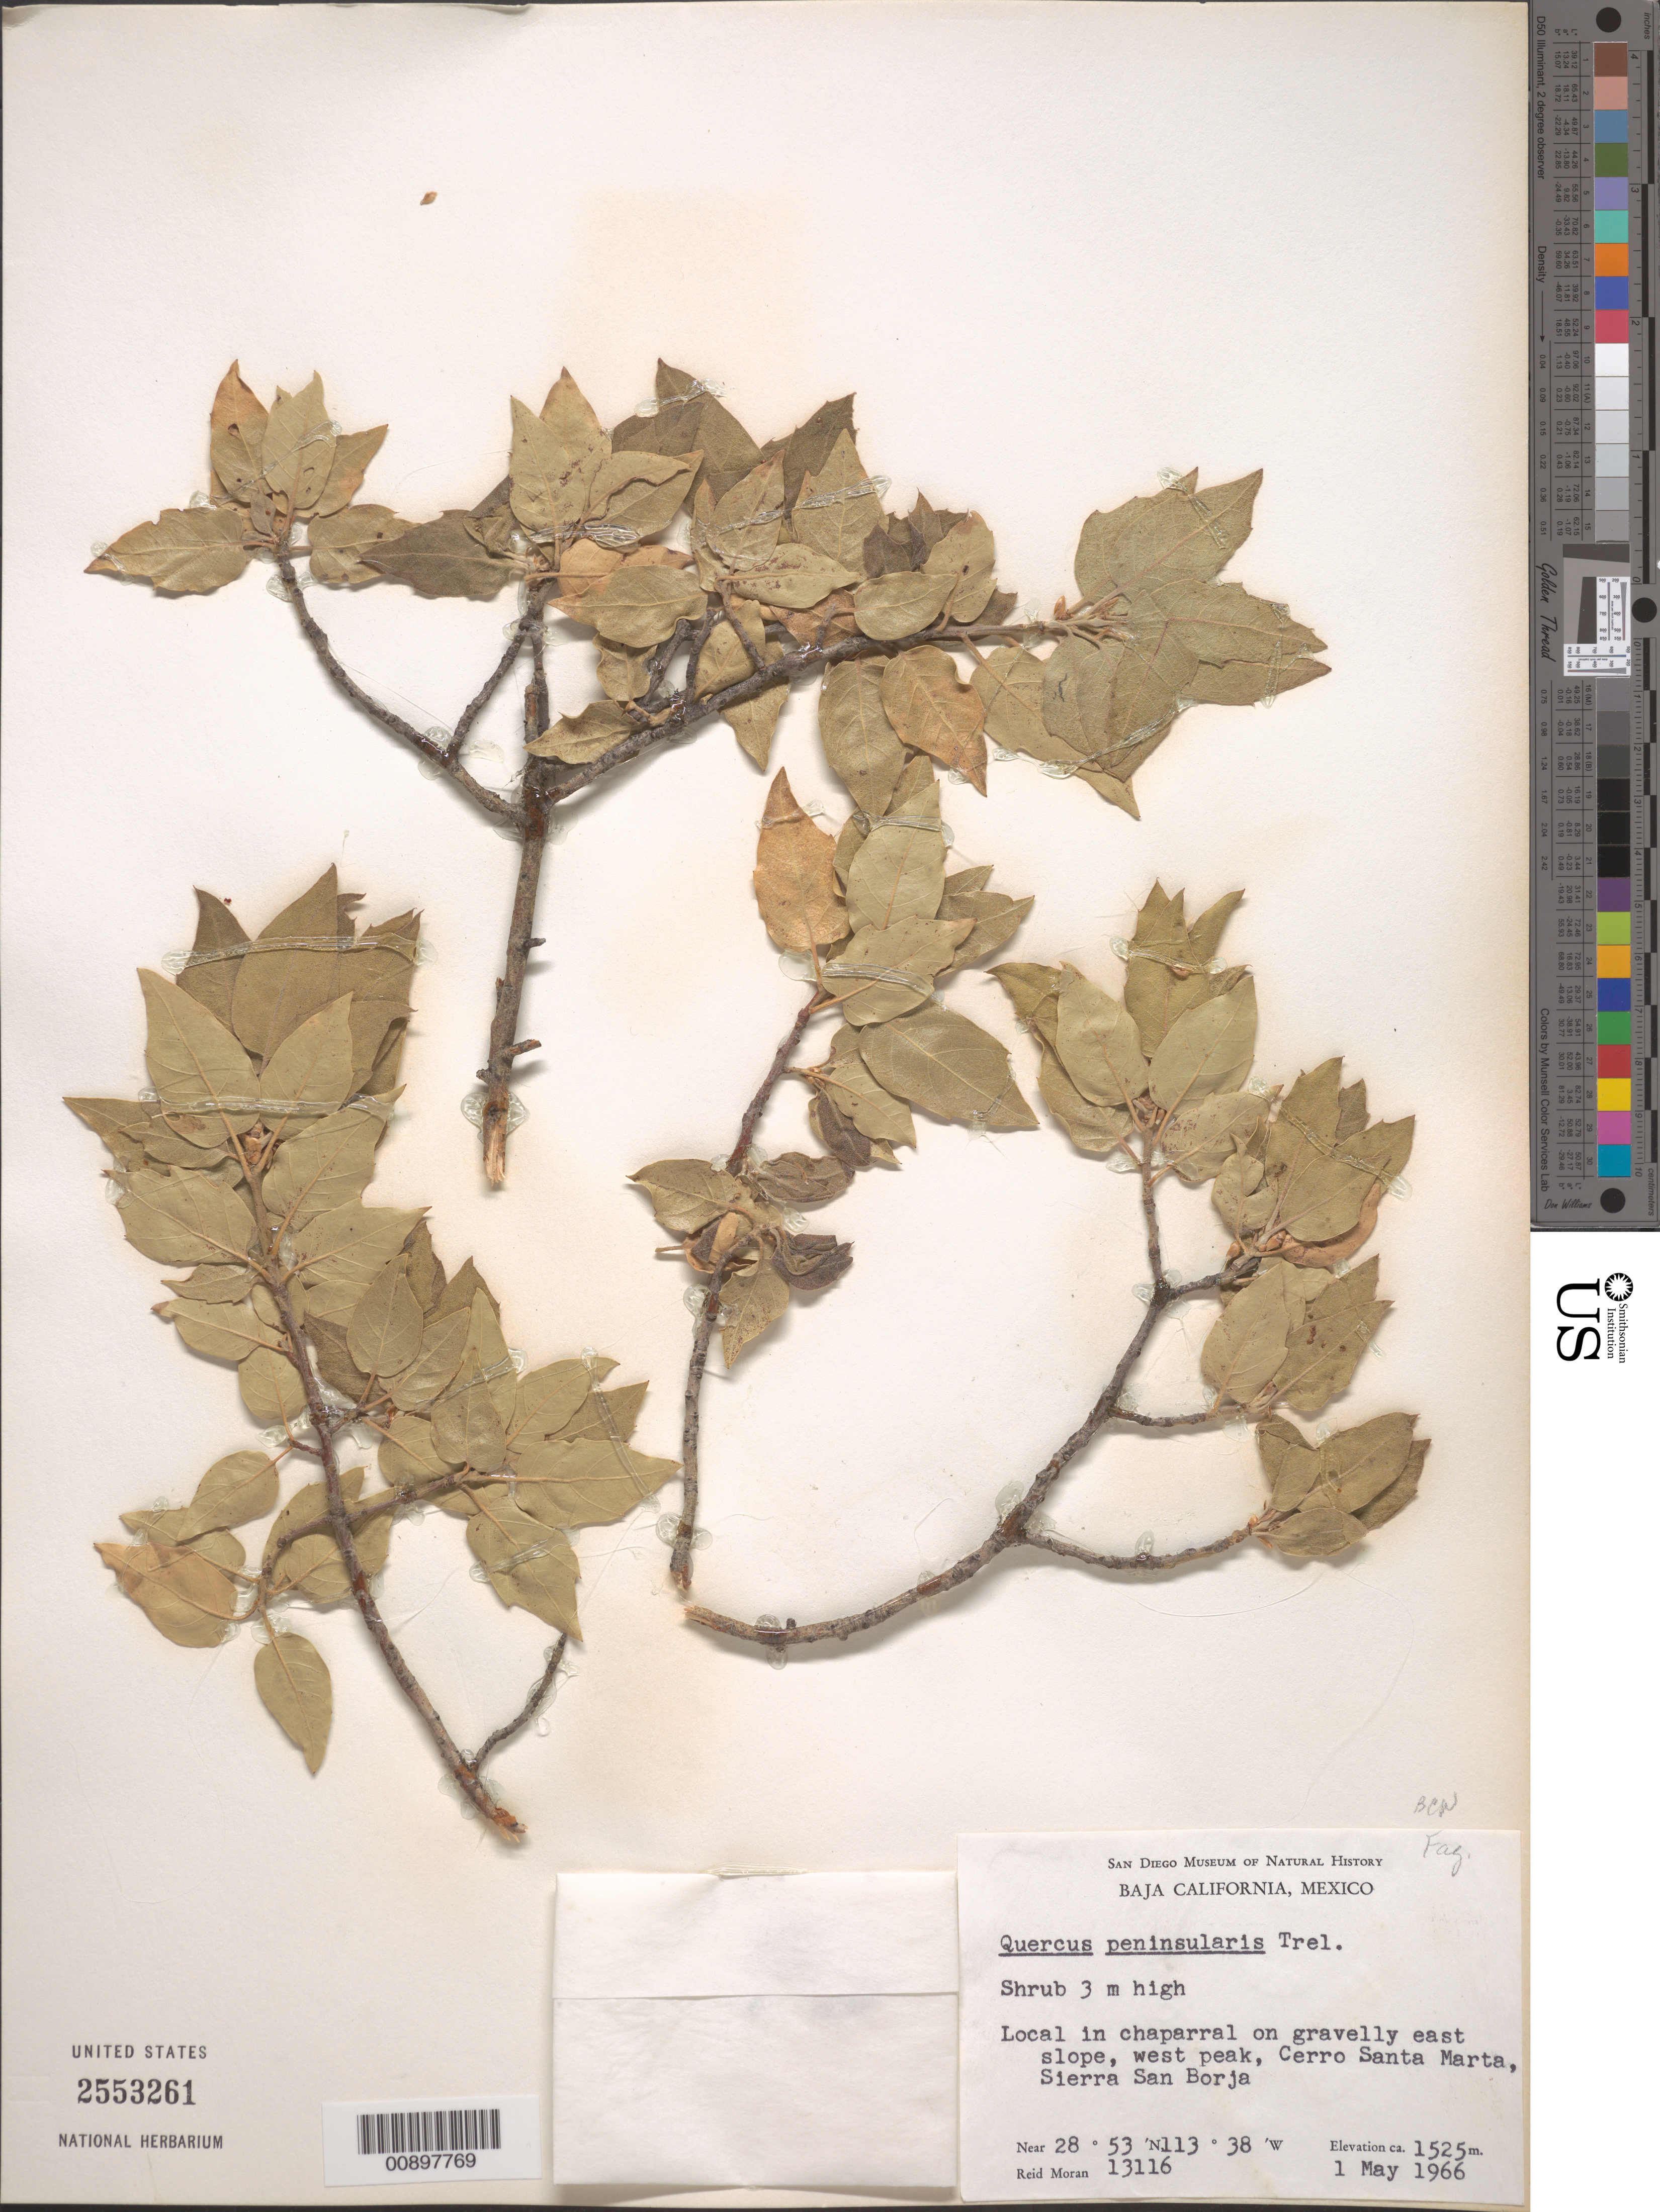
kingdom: Plantae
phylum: Tracheophyta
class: Magnoliopsida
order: Fagales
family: Fagaceae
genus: Quercus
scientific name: Quercus peninsularis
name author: Trel.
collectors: R. V. Moran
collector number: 13116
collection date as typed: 01 May 1966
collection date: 1966-05-01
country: Mexico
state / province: Baja California Norte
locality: East slope, west peak, Cerro Santa Marta, Sierra San Borja. Baja California.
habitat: In chaparral on gravelly east slope.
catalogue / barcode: US 2553261